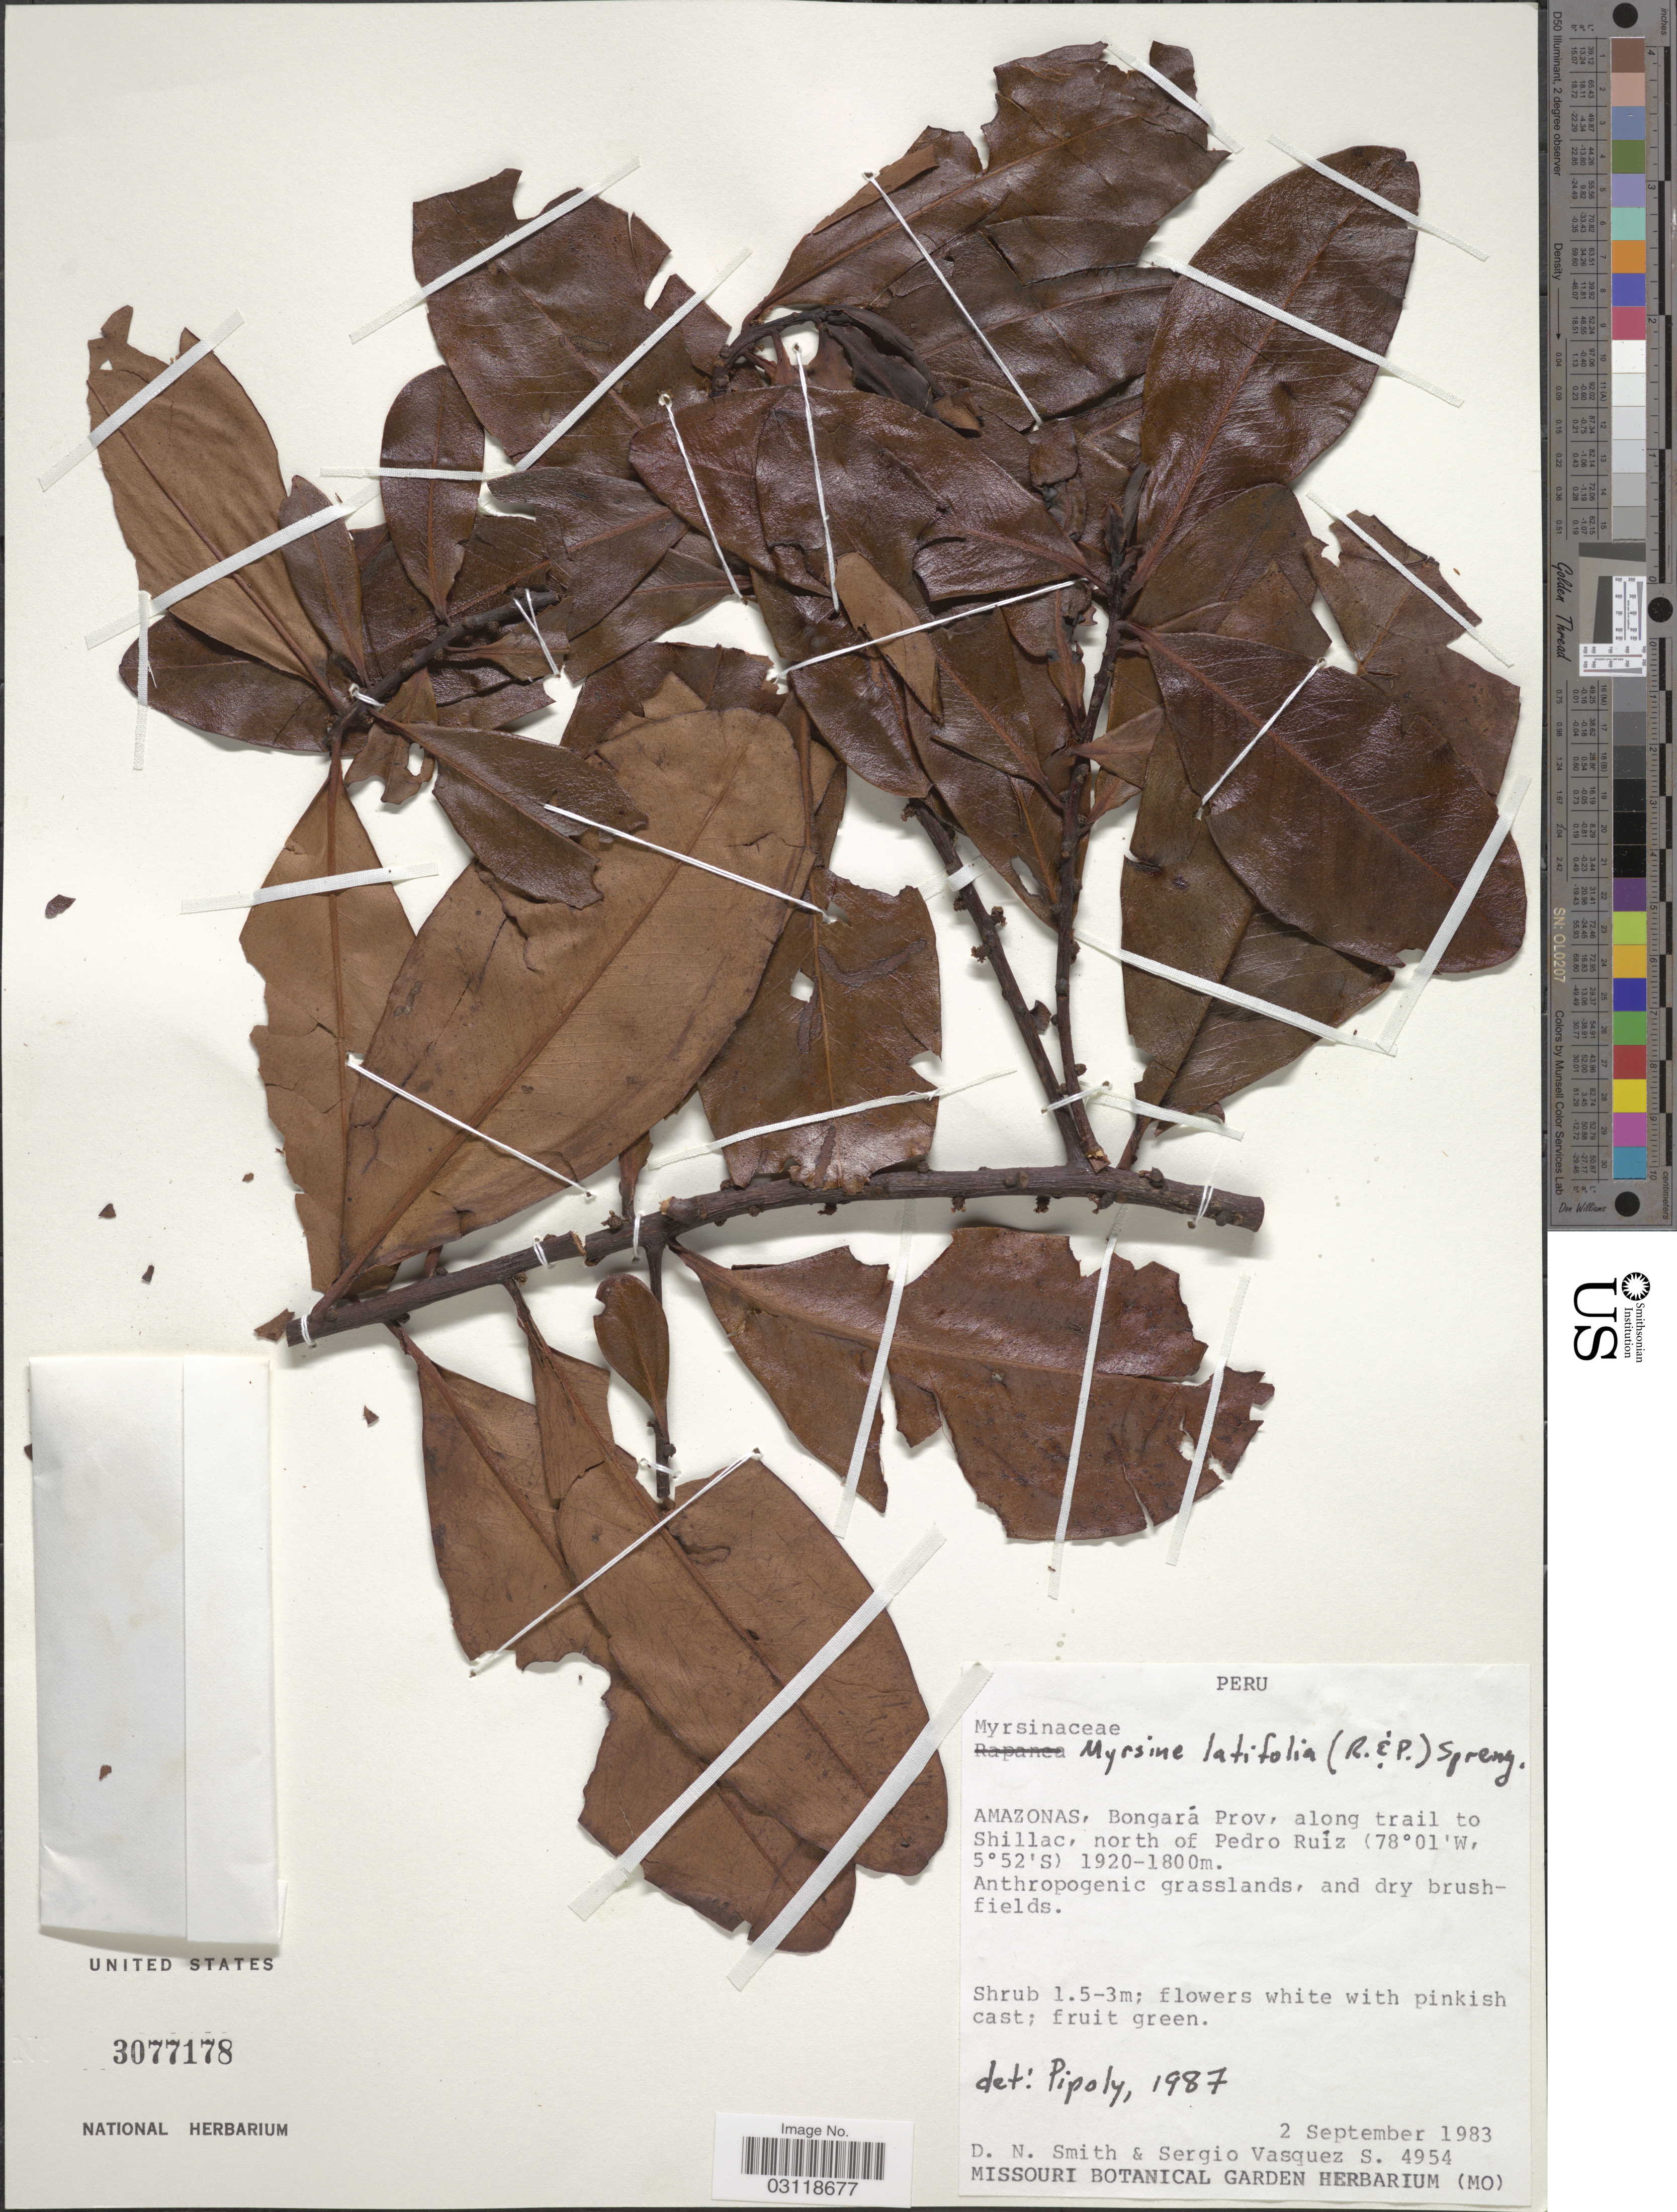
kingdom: Plantae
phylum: Tracheophyta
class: Magnoliopsida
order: Ericales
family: Primulaceae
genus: Rapanea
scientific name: Rapanea latifolia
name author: (Ruiz & Pav.) Mez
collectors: D. Smith & S. Vasquez S.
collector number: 4954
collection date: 1983-09-02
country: Peru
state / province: Amazonas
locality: Bongará Prov, along trail to Shillac, north of Pedro Ruíz.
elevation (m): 1800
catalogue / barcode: US 3077178